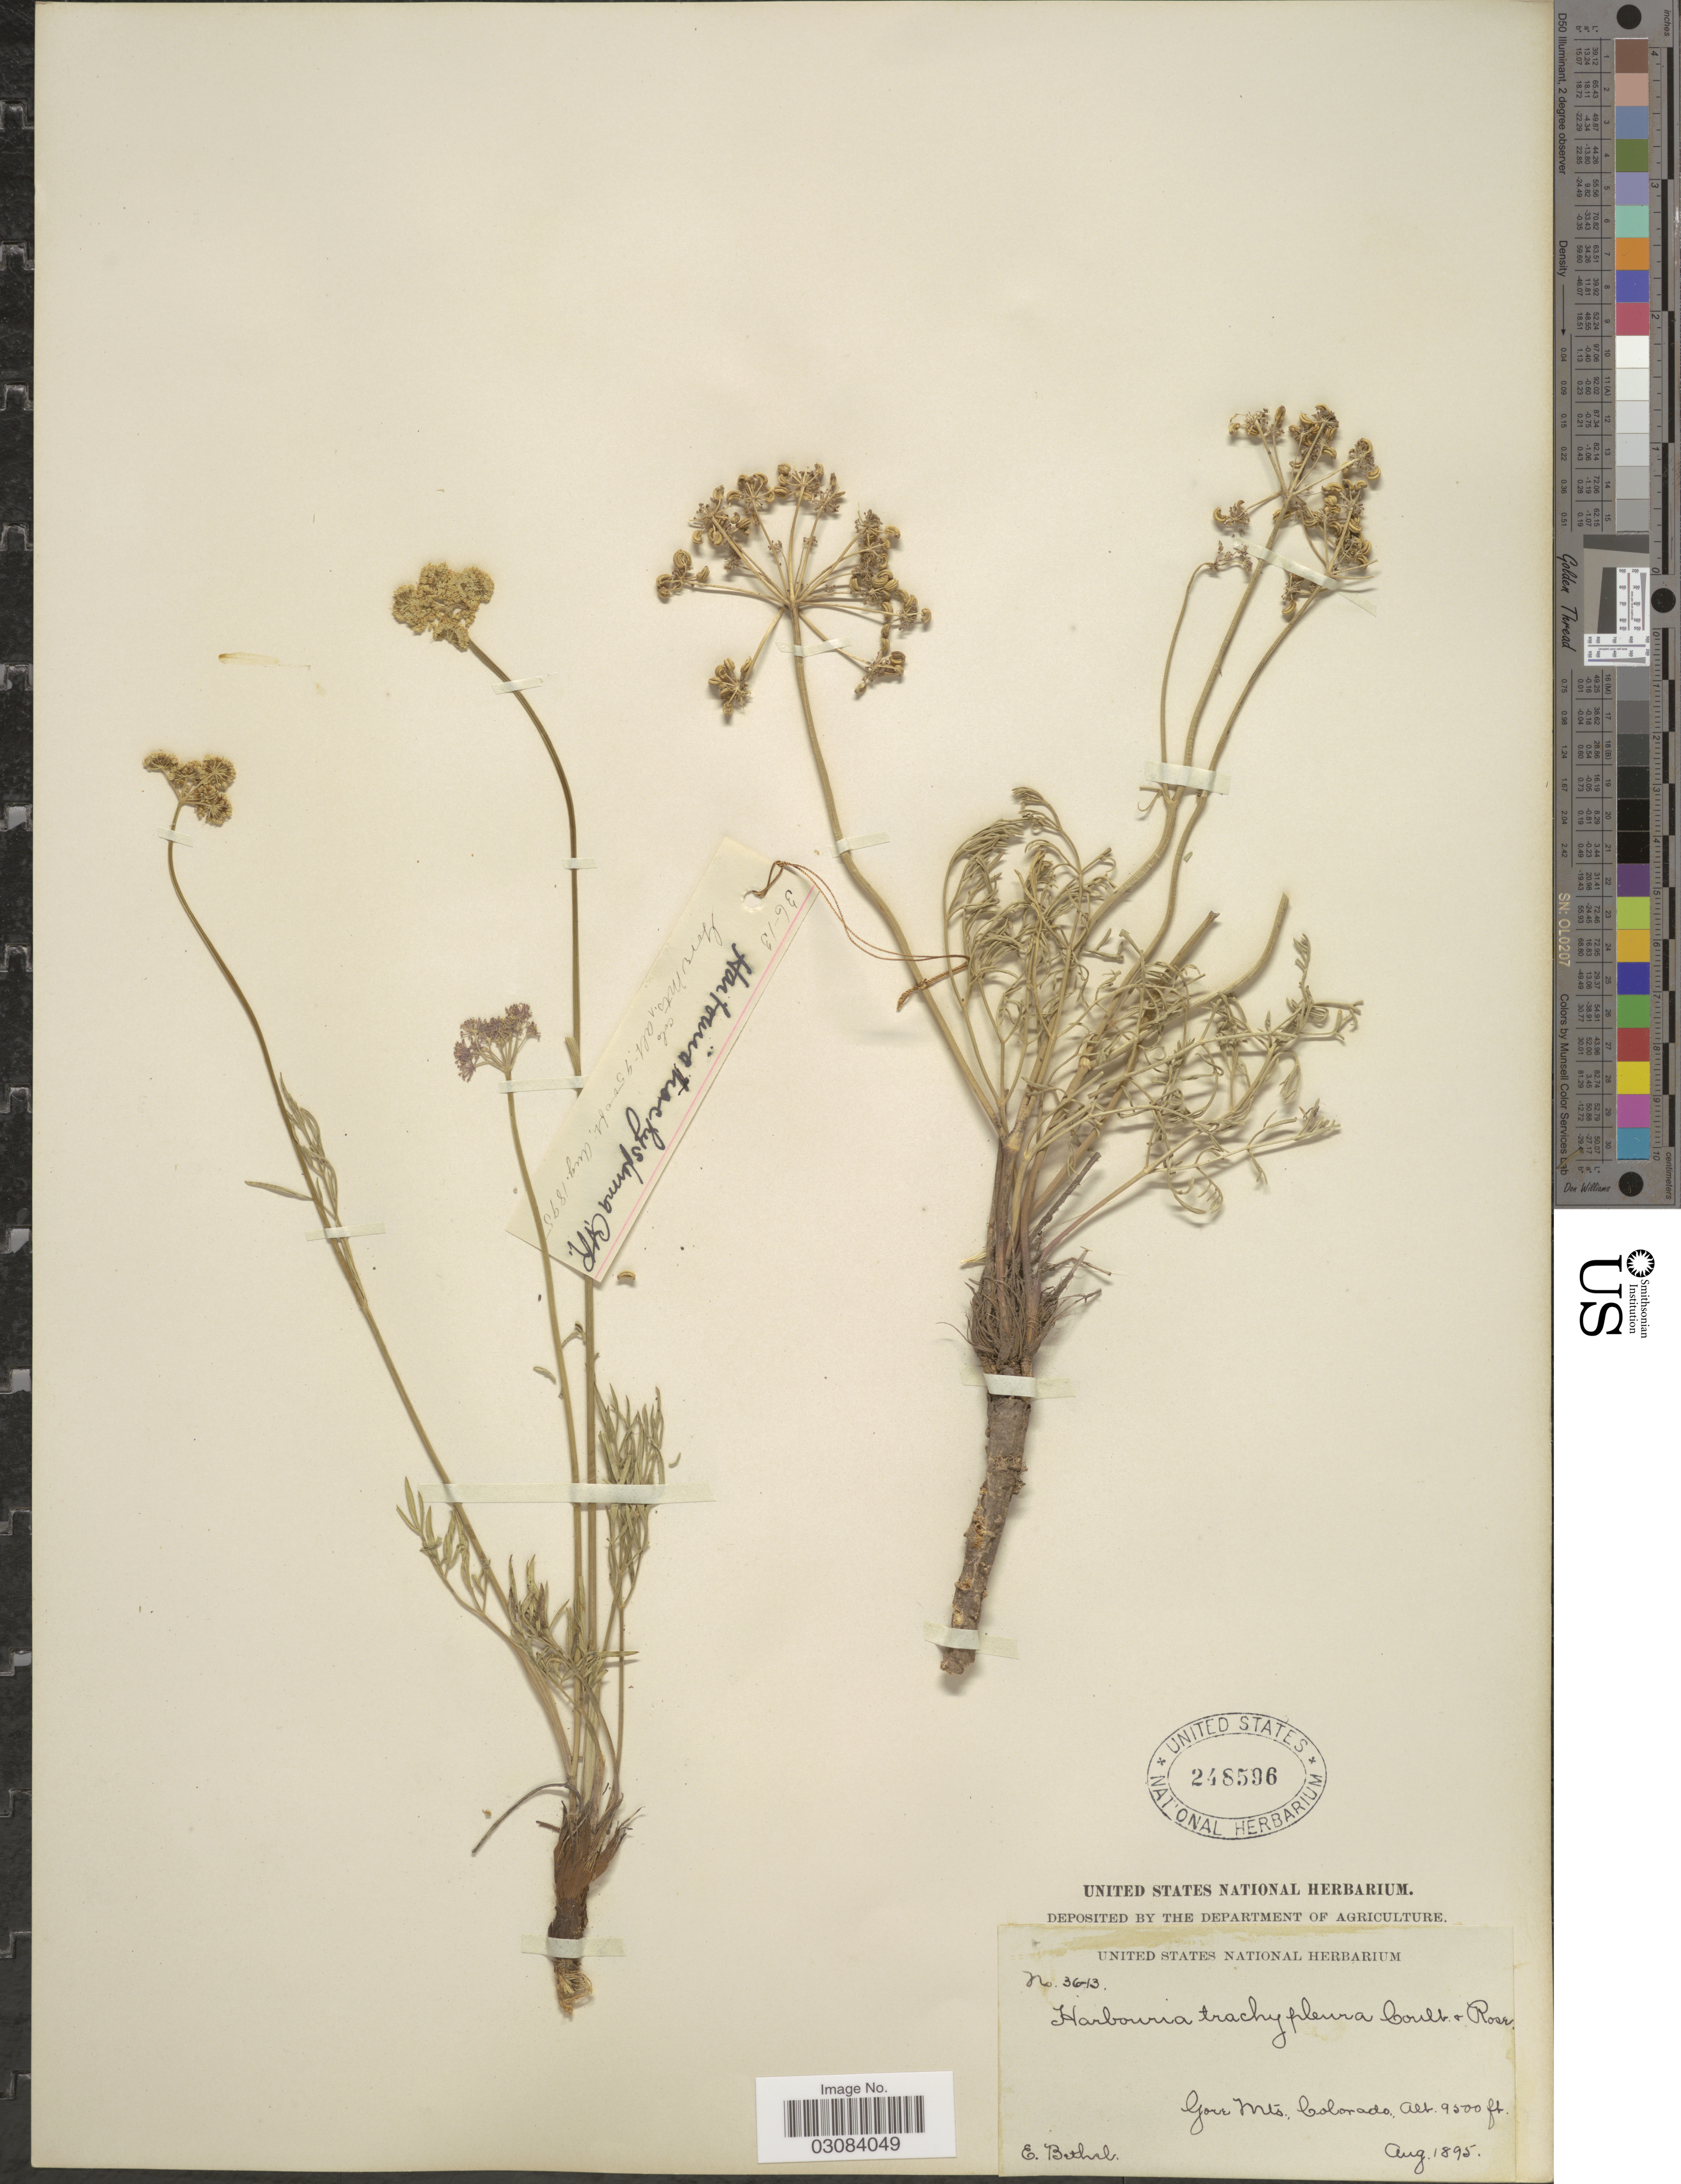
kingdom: Plantae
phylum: Tracheophyta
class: Magnoliopsida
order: Apiales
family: Apiaceae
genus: Harbouria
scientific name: Harbouria trachypleura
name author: (A. Gray) J.M. Coult. & Rose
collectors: E. Bethel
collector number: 3613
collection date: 1895-08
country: United States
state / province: Colorado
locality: Gove Mts.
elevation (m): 2896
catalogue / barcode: US 248596